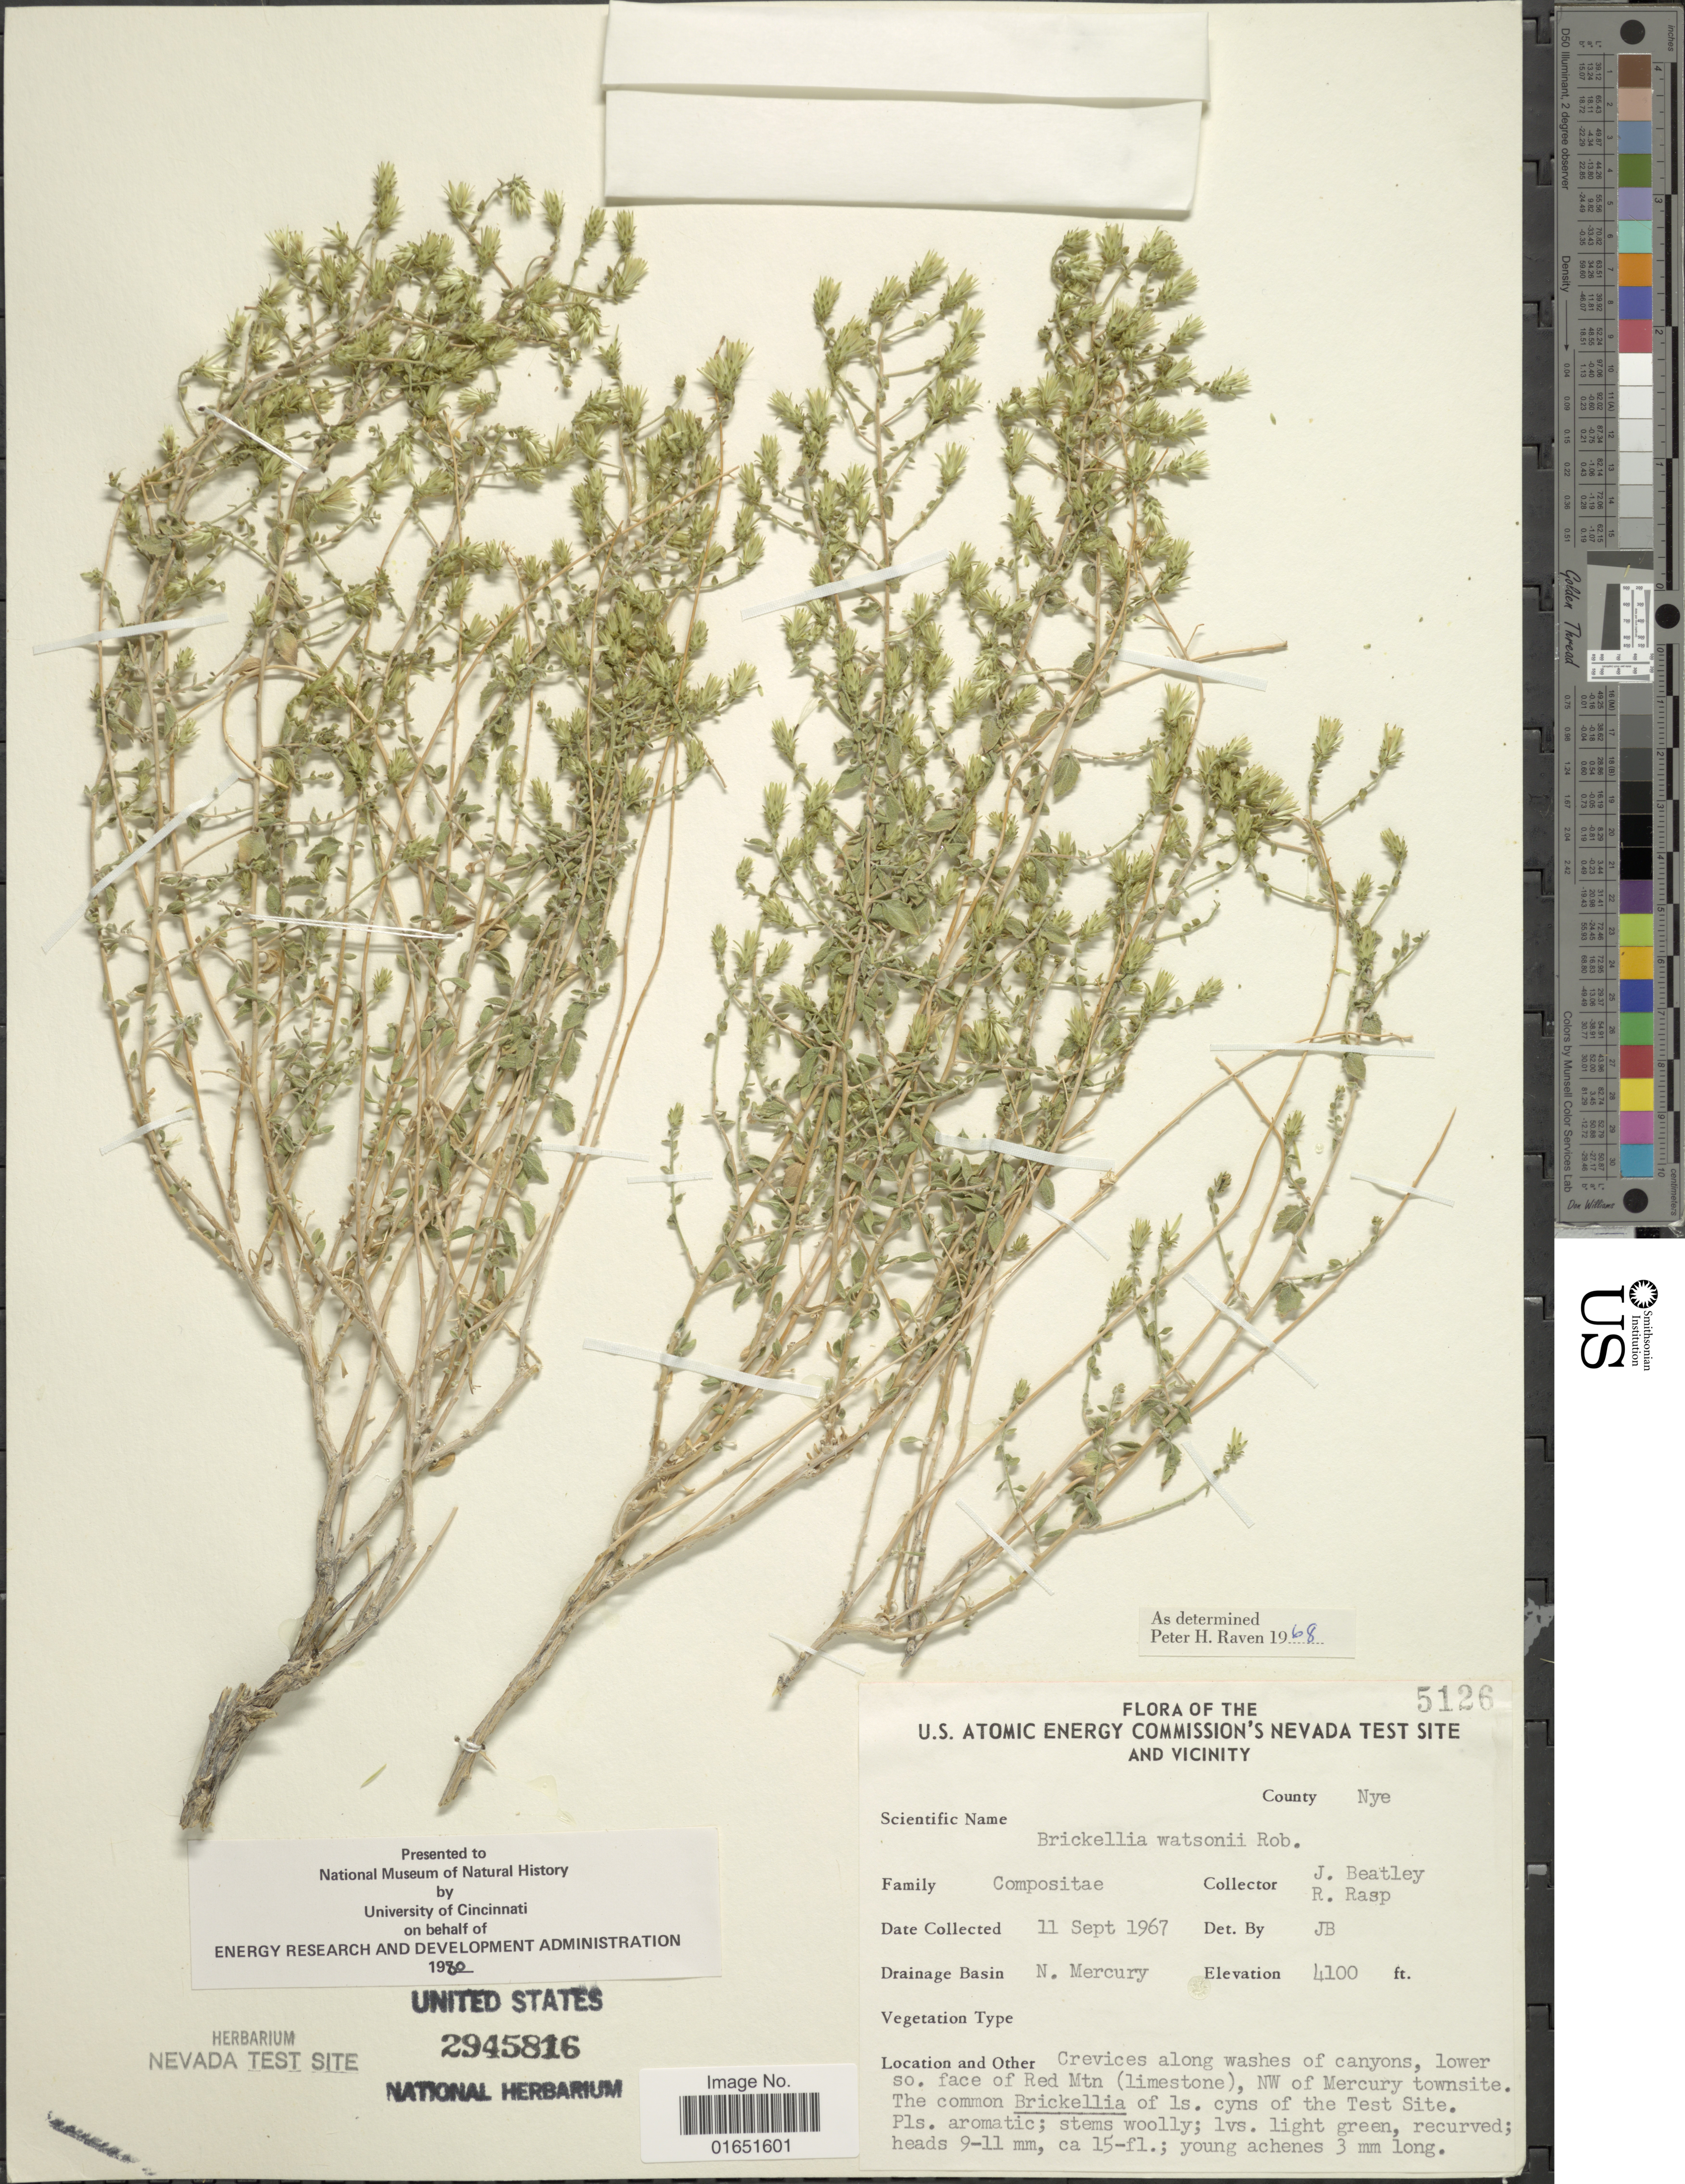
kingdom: Plantae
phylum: Tracheophyta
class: Magnoliopsida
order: Asterales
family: Asteraceae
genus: Brickellia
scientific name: Brickellia watsonii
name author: B.L. Rob.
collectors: J. C. Beatley & R. Rasp.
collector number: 5126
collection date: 1967-09-11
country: United States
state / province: Nevada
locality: U.S. Atomic Energy Commison's Nevada Test Site and Vicinity, County Nye, Drainage Basin N. Mercury, Crevices along washes of canyons, lower so. face of Red Mtn (limestone), NW of Mercury townsite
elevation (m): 1250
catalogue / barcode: US 2945816